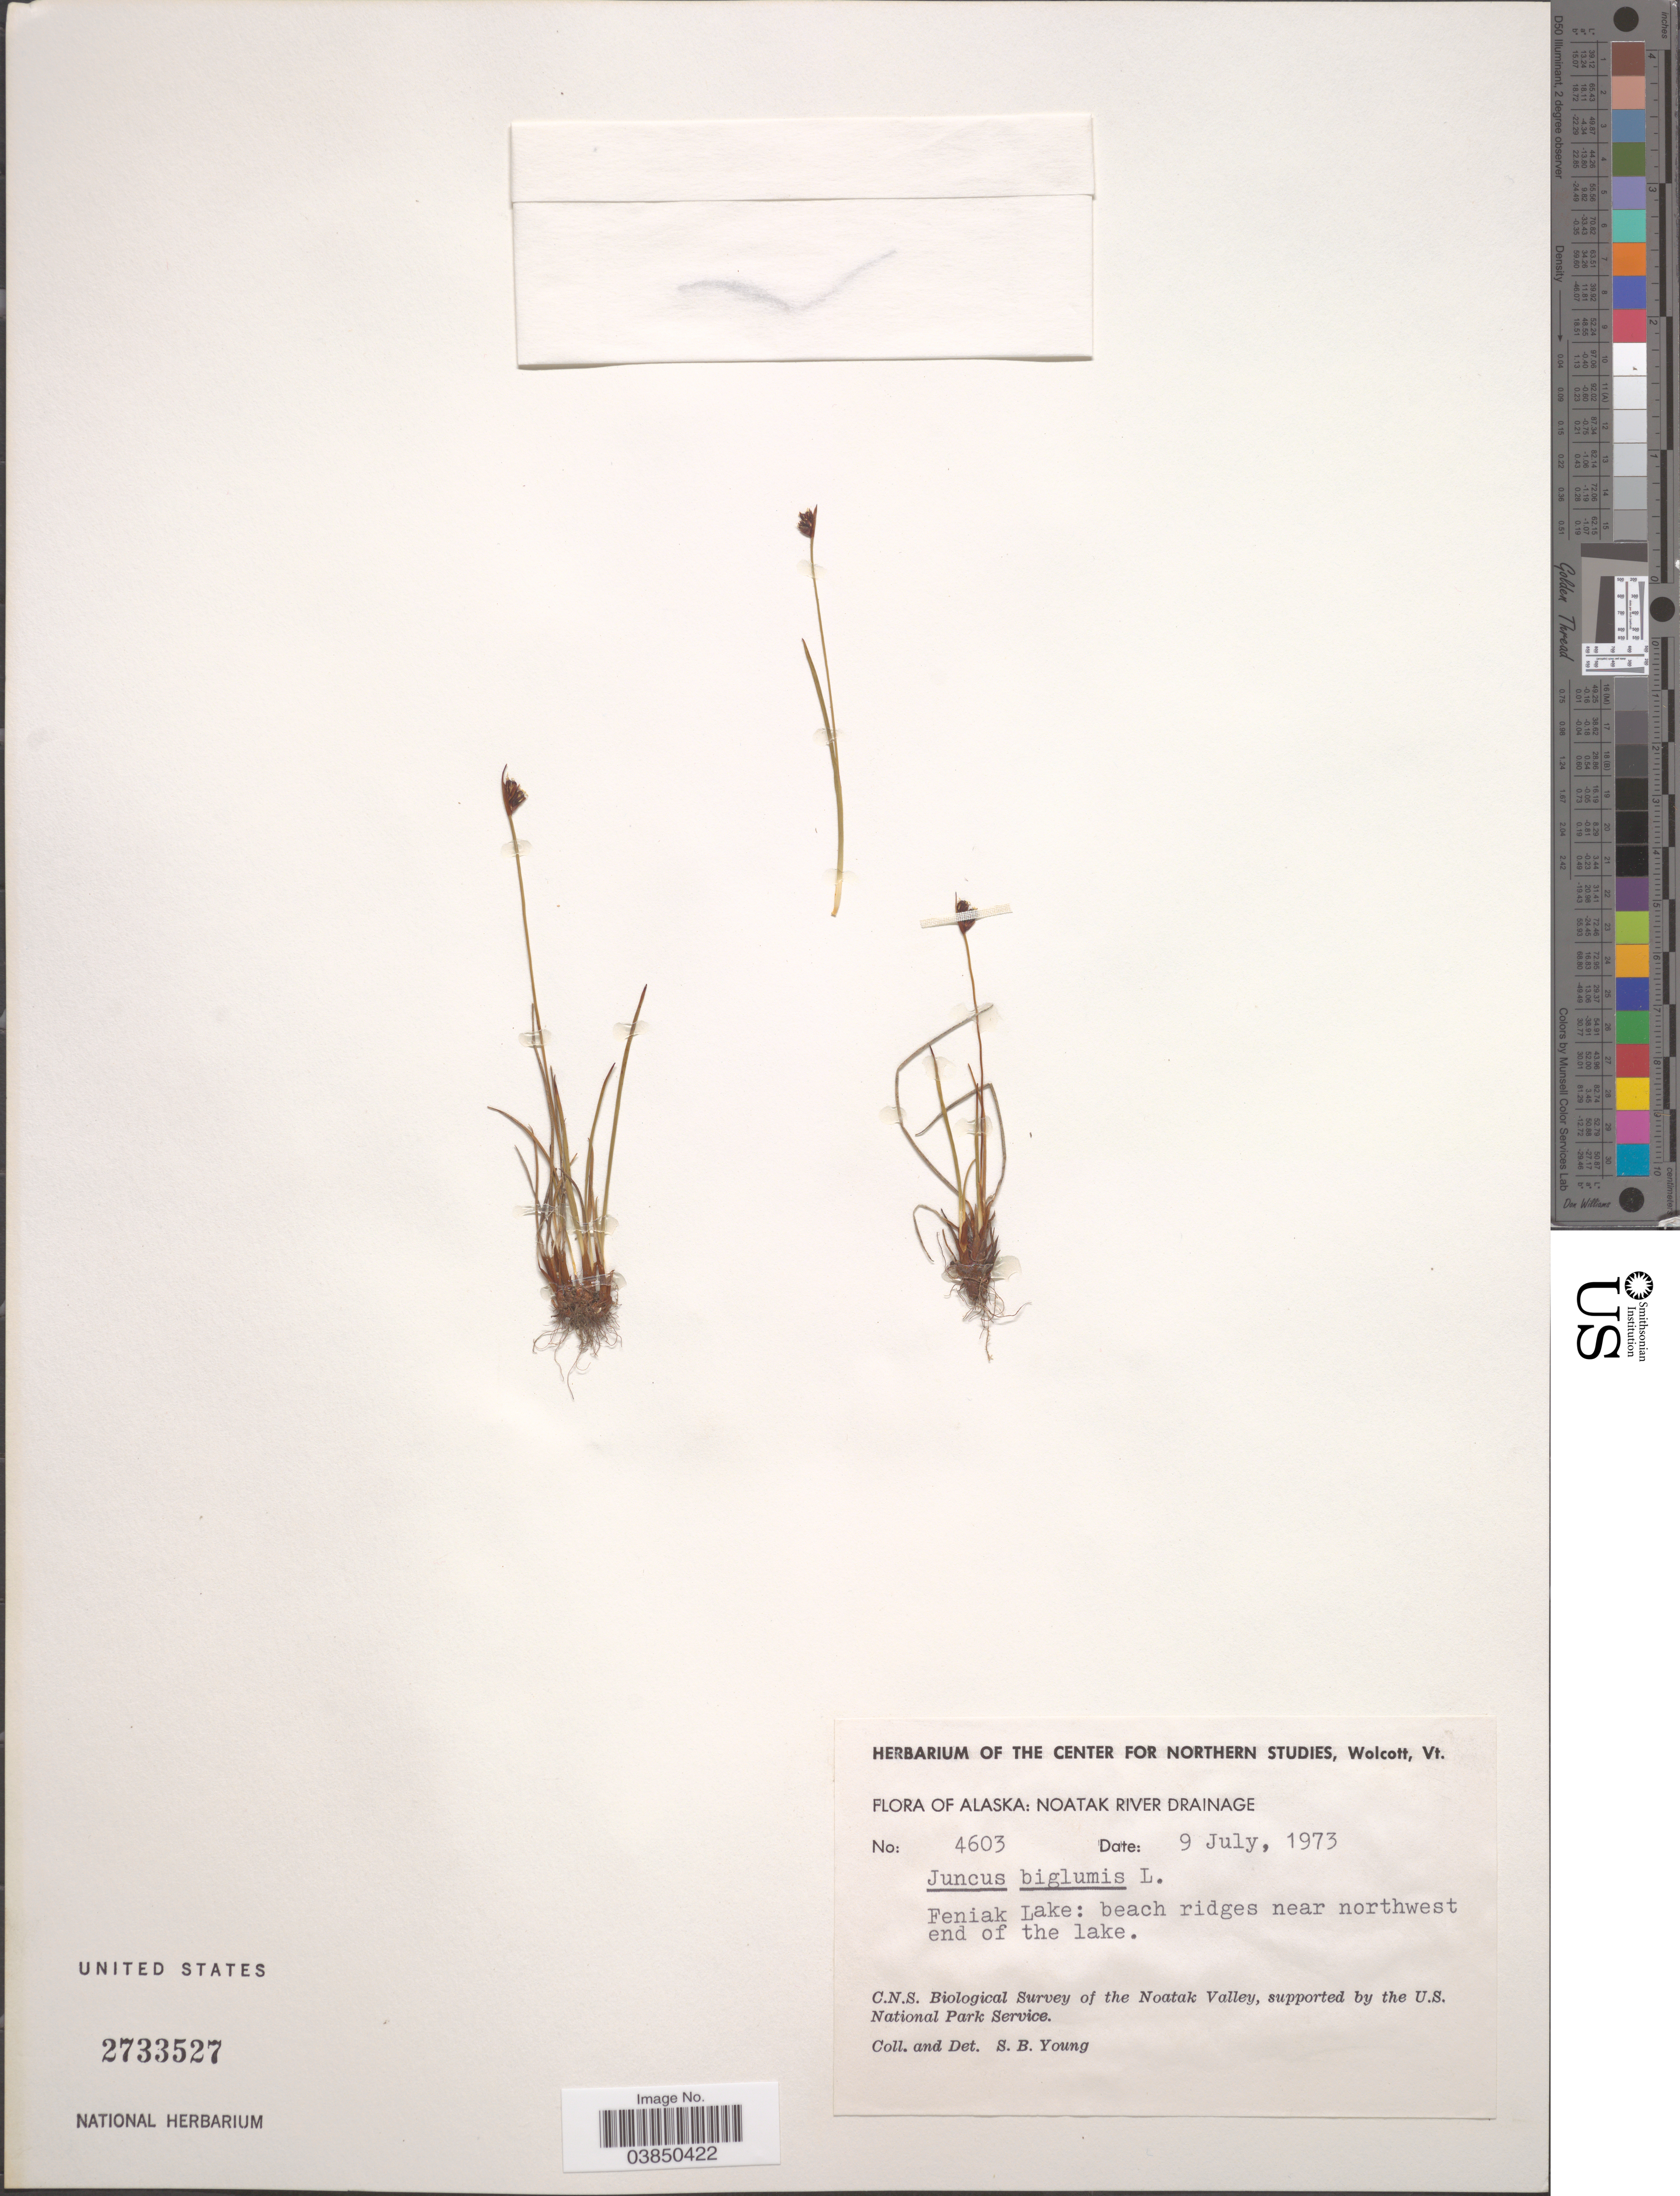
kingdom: Plantae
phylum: Tracheophyta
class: Liliopsida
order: Poales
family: Juncaceae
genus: Juncus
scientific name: Juncus biglumis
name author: L.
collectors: S. Young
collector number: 4603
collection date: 1973-07-09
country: United States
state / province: Alaska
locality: Noatak River Drainage. Feniak Lake: beach ridges near northwest end of the Lake. The Noatak Valley.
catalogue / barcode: US 2733527